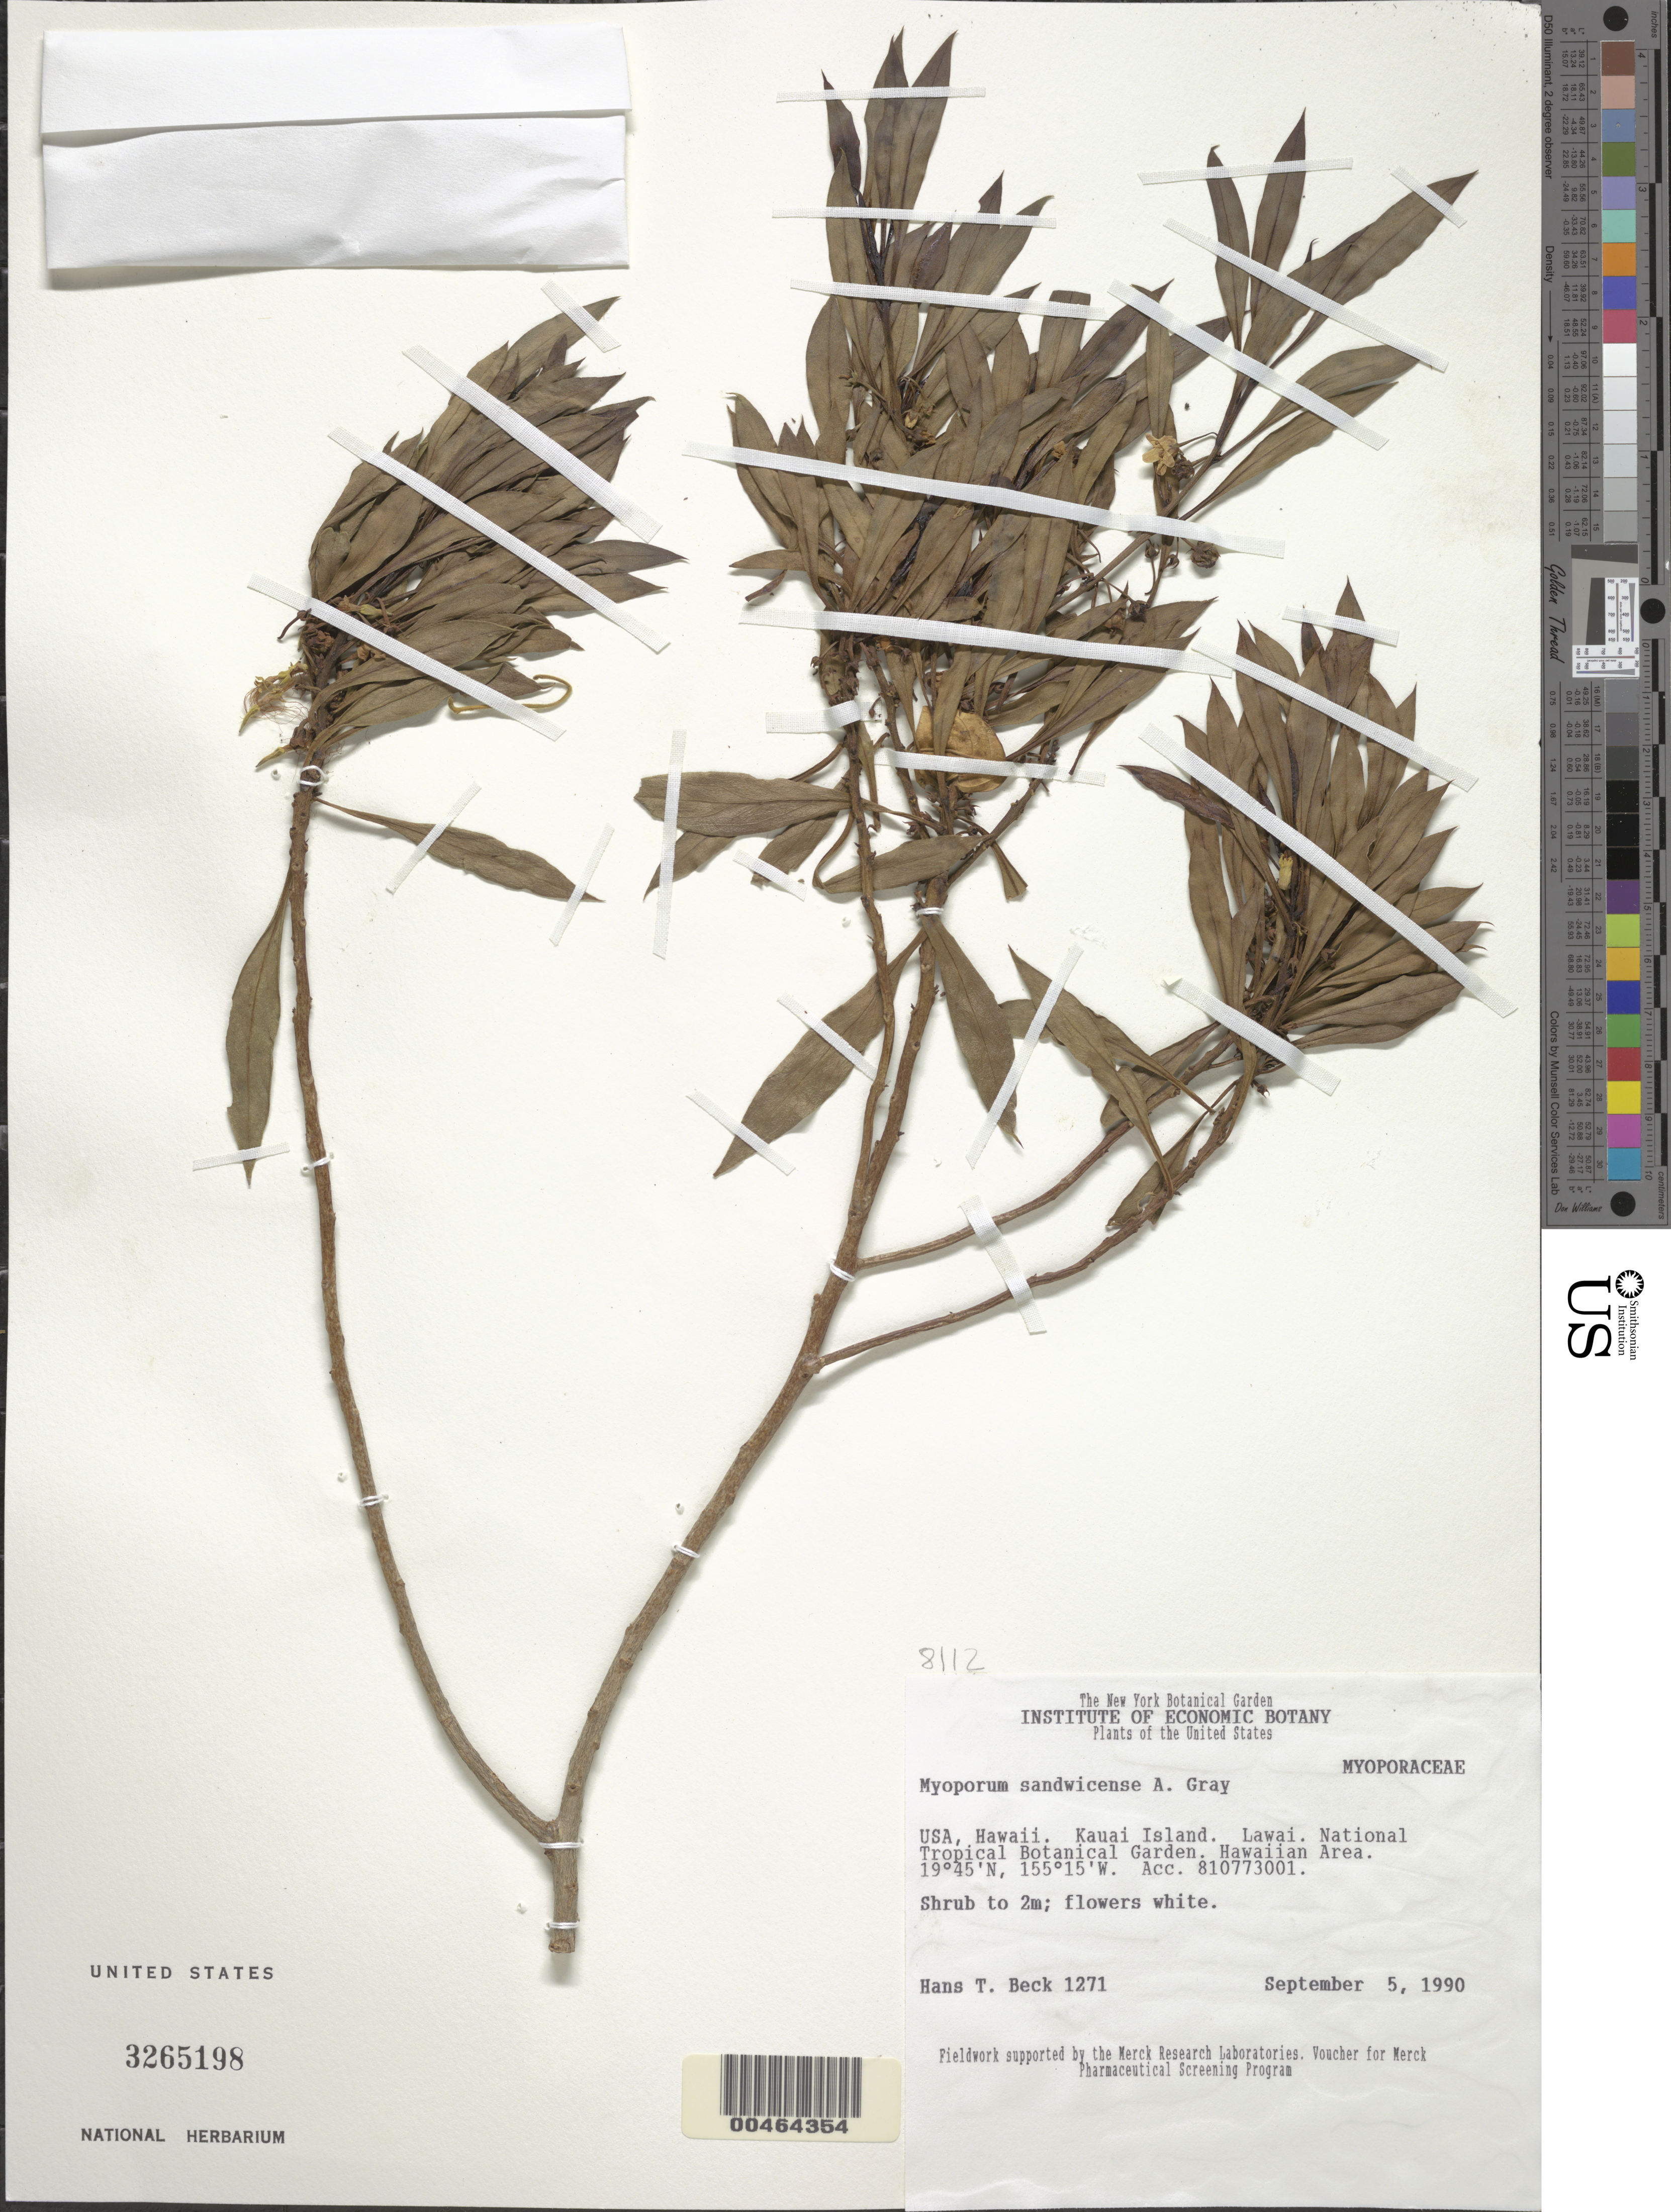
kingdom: Plantae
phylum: Tracheophyta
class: Magnoliopsida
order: Lamiales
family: Scrophulariaceae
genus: Myoporum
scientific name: Myoporum sandwicense subsp. sandwicense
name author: A. Gray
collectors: H. T. Beck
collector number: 1271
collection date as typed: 5 Sep 1990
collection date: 1990-09-05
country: United States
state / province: Hawaii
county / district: Kauai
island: Kaua'i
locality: Lawai. National Tropical Botanical Garden. Hawaiian Area.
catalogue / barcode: US 3265198